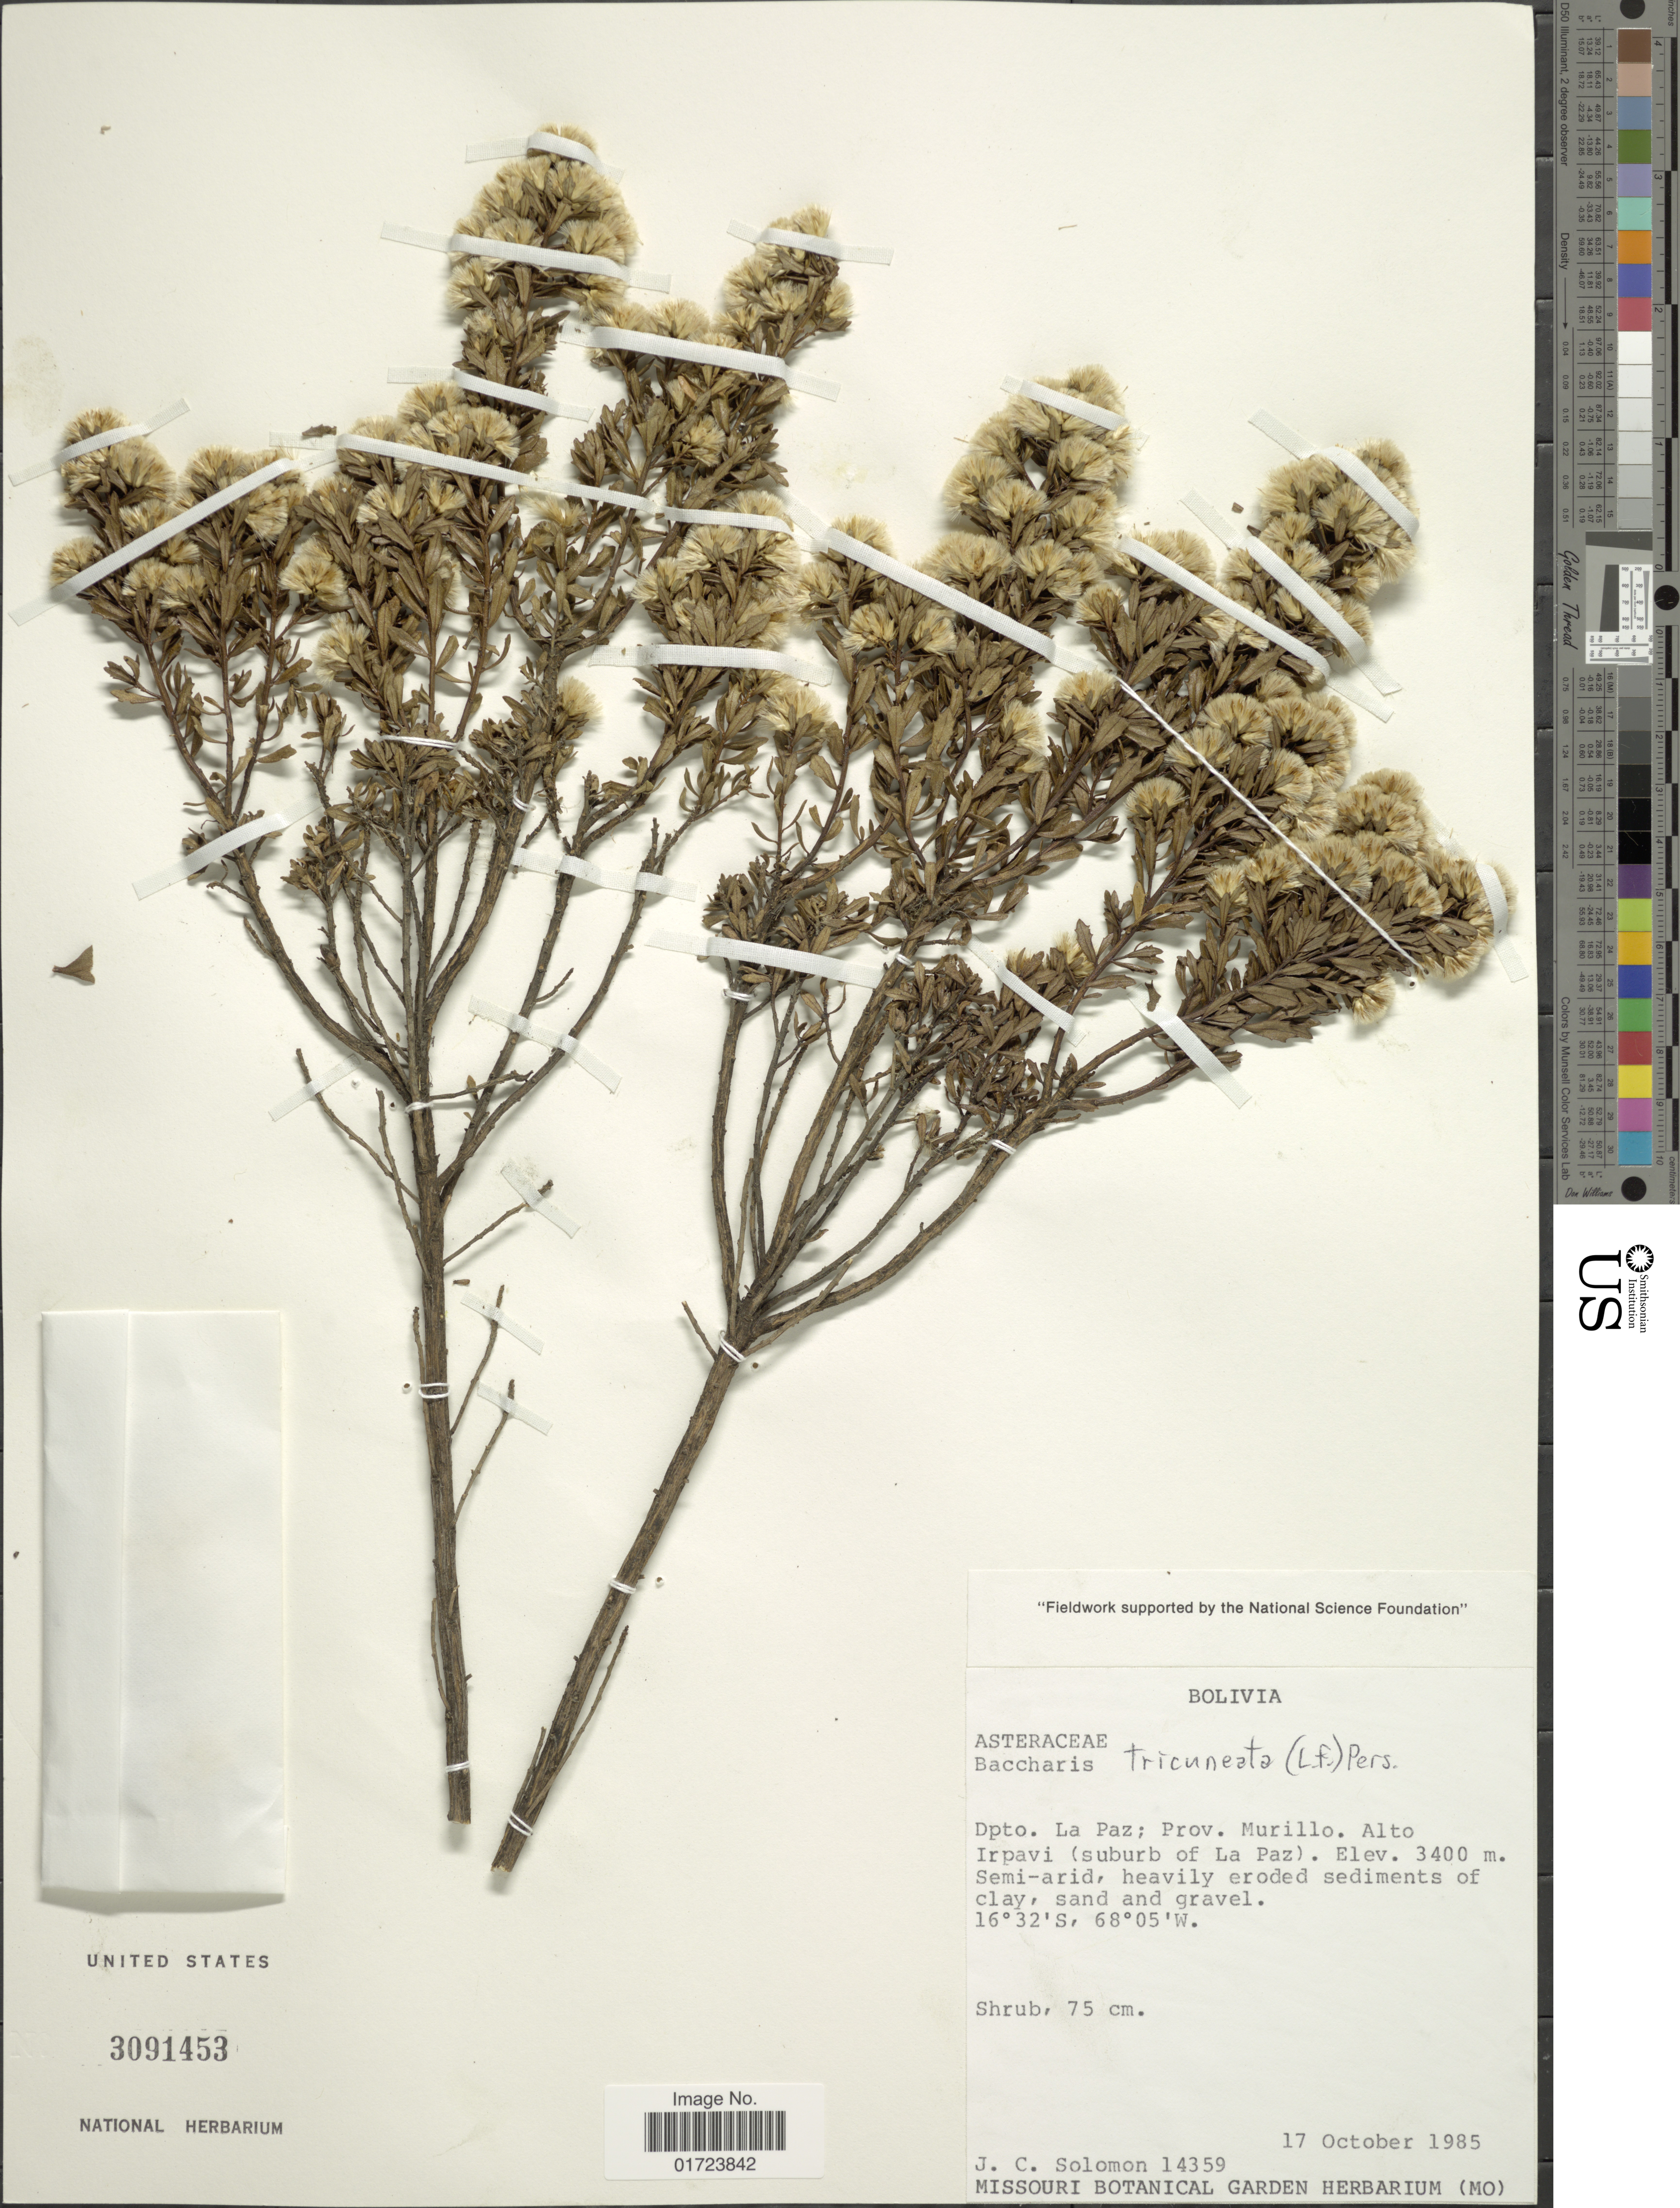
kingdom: Plantae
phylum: Tracheophyta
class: Magnoliopsida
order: Asterales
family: Asteraceae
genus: Baccharis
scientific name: Baccharis tricuneata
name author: (L. f.) Pers.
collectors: J. C. Solomon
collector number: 14359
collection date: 1985-10-17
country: Bolivia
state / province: La Paz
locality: Dpto. La Paz; Prov. Murillo. Alto Irpavi (suburb of La Paz).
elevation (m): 3400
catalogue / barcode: US 3091453